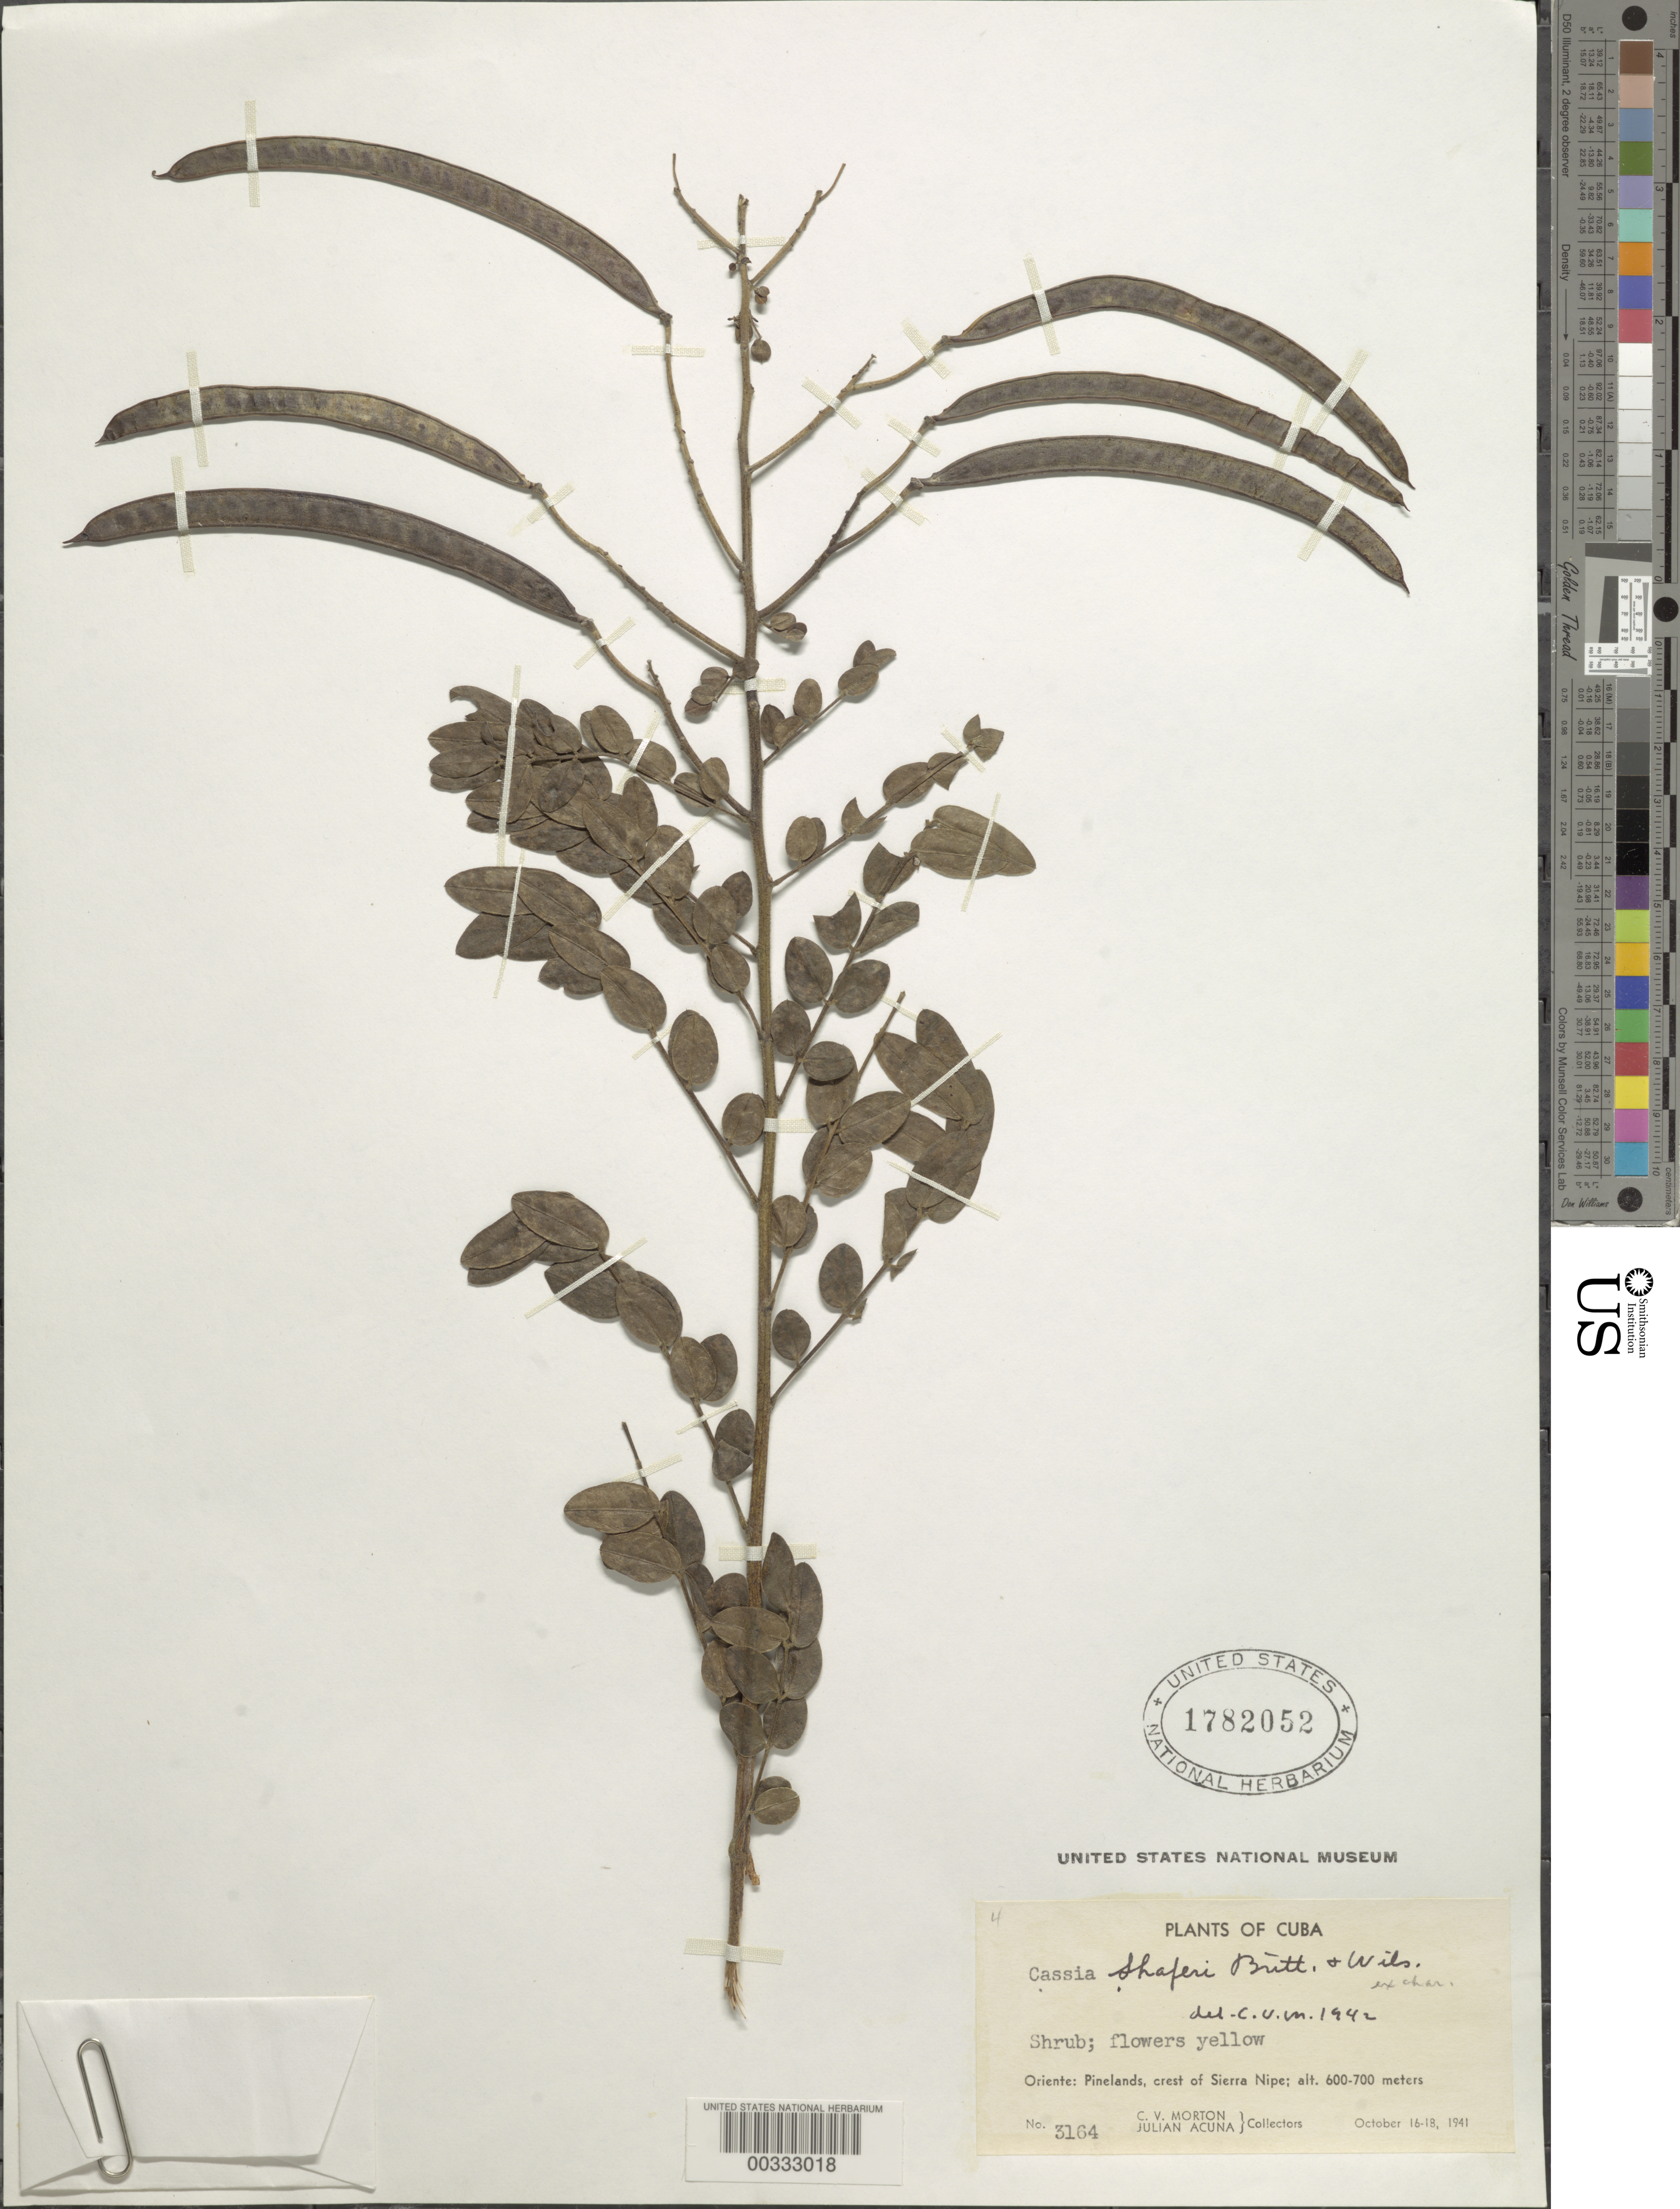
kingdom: Plantae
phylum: Tracheophyta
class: Magnoliopsida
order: Fabales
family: Fabaceae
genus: Senna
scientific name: Senna mexicana var. shaferi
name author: (Britton & P. Wilson) H.S. Irwin & Barneby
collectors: C. V. Morton & J. B. Acuña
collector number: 3164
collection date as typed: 16 Oct 1941 to 18 Oct 1941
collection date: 1941-10-16/1941-10-18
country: Cuba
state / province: Oriente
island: Greater Antilles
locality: Pinelands, crest of sierra nipe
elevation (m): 600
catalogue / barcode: US 1782052